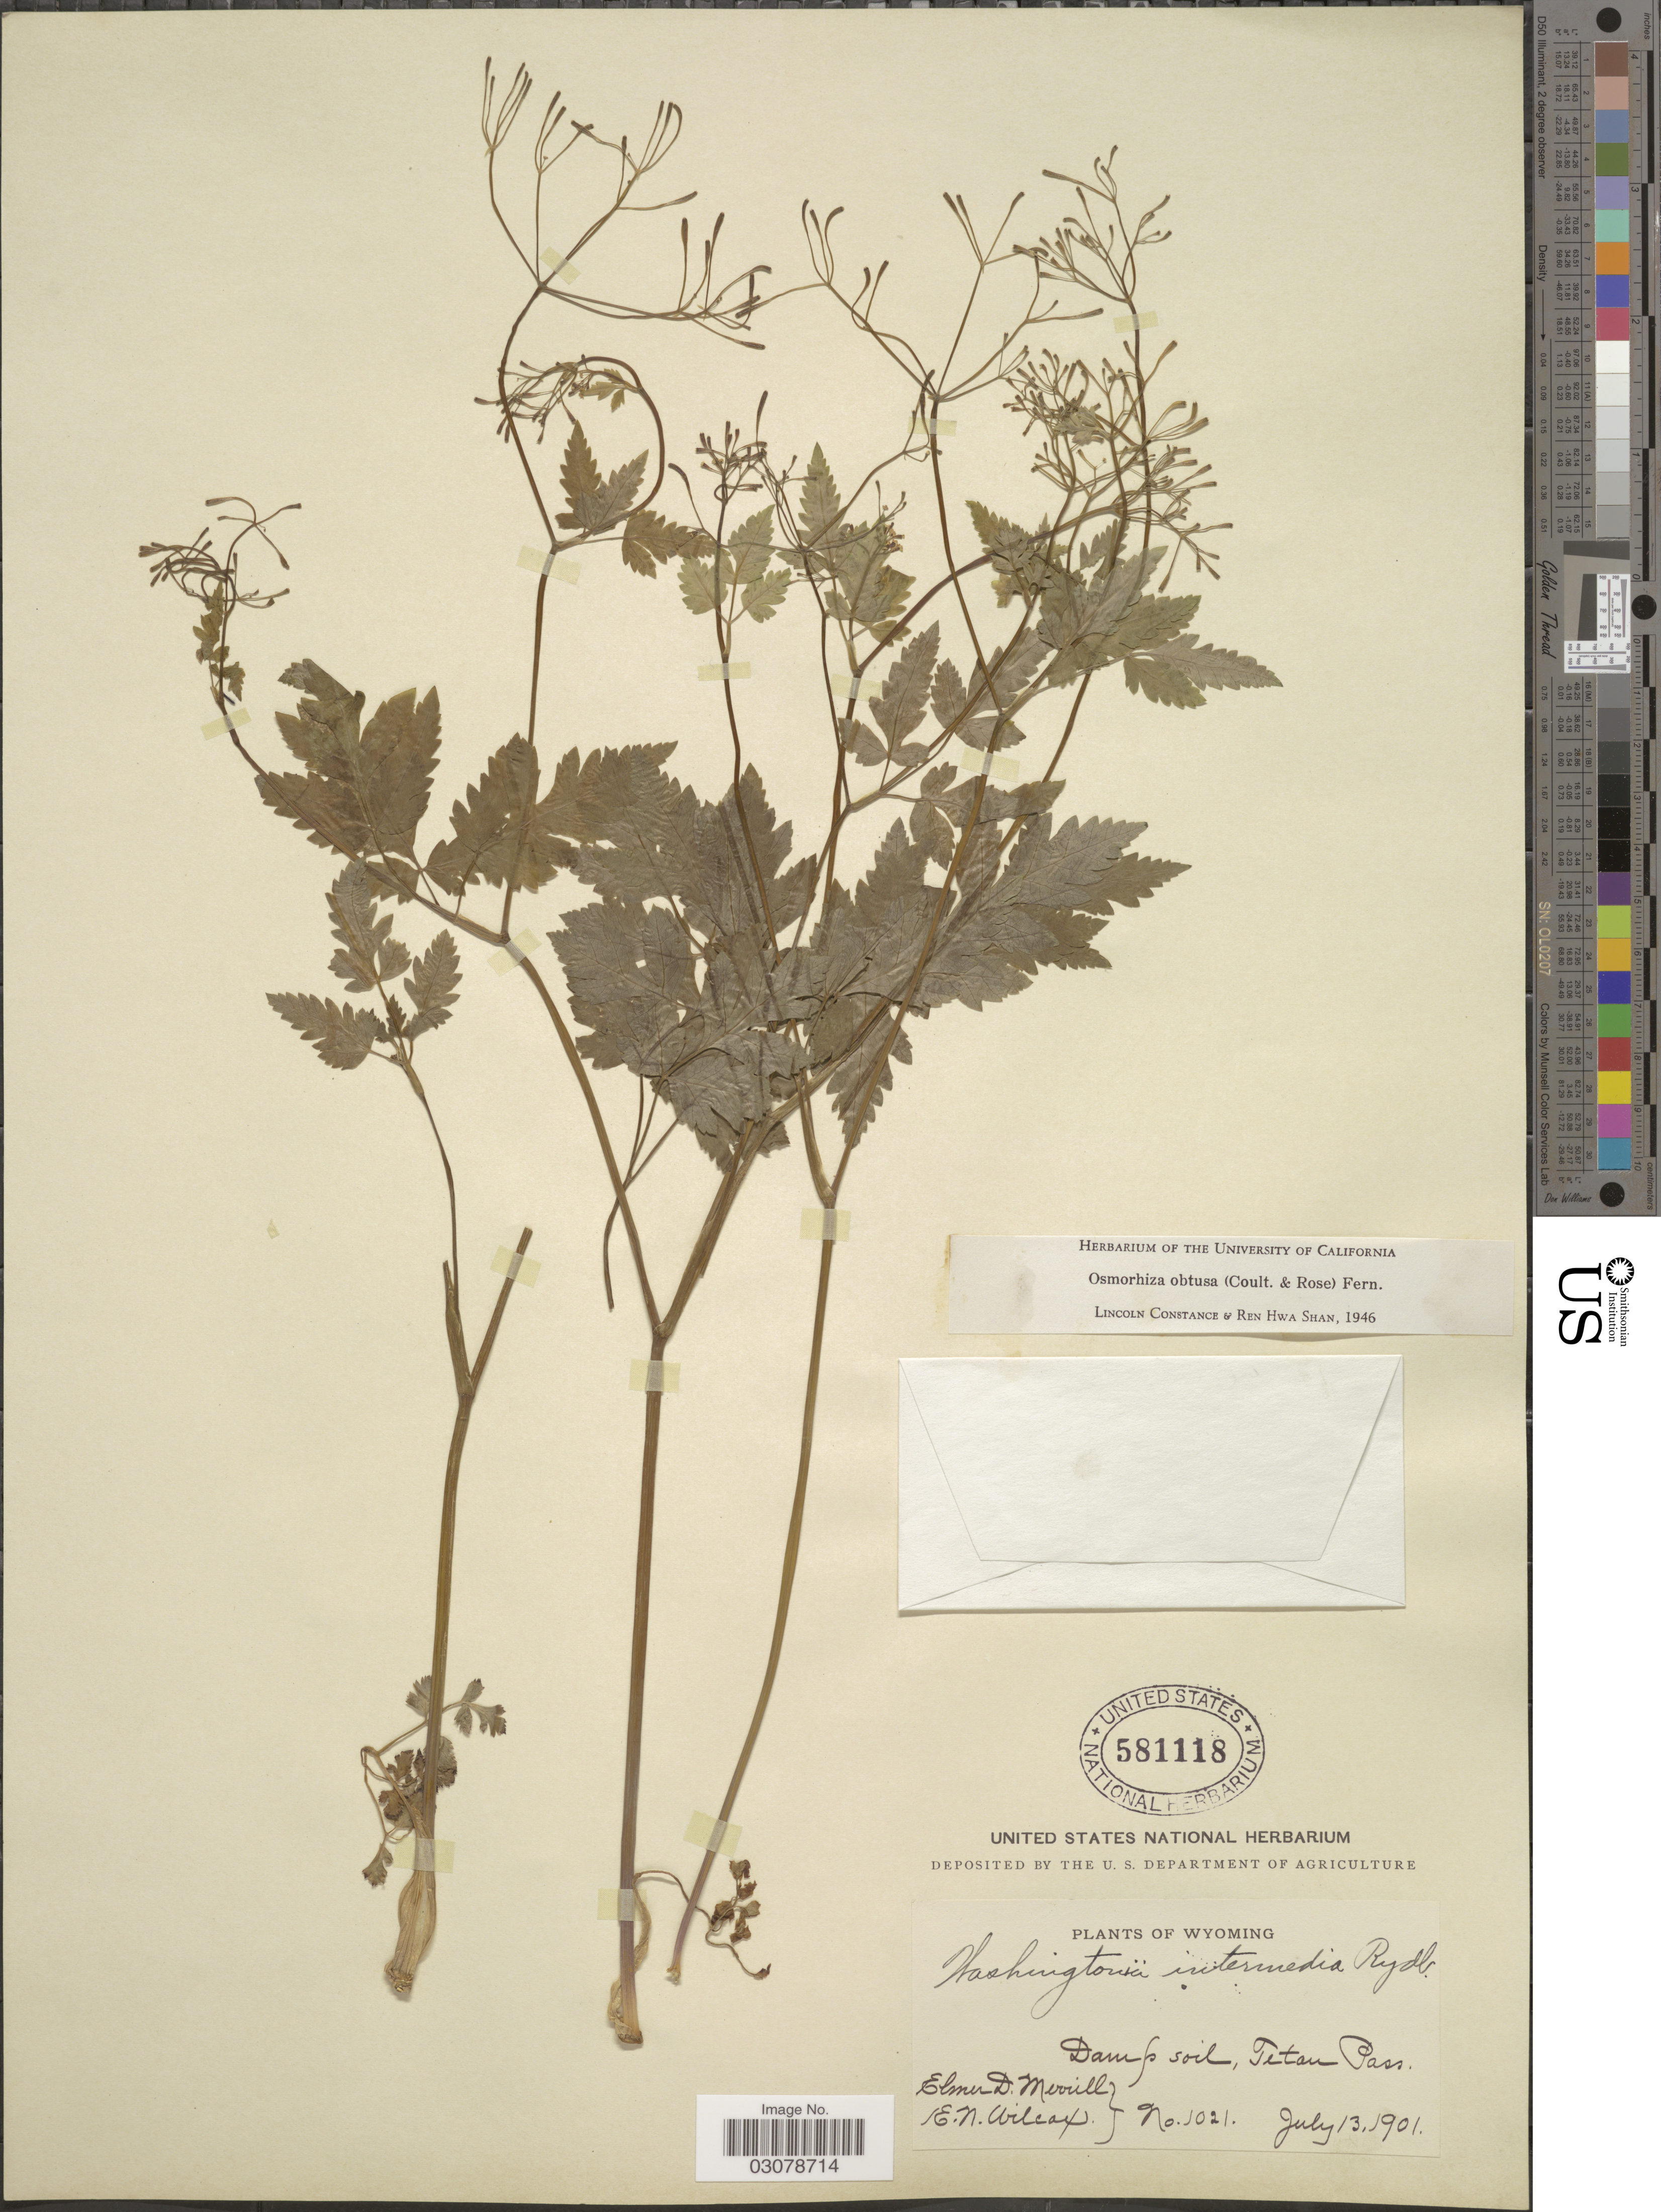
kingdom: Plantae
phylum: Tracheophyta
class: Magnoliopsida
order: Apiales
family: Apiaceae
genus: Osmorhiza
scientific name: Osmorhiza obtusa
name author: (J.M. Coult. & Rose) Fernald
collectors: E. Wilcox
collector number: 1021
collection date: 1901-07-13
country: United States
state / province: Wyoming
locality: Damp soil, Tetan Pass.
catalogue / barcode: US 581118